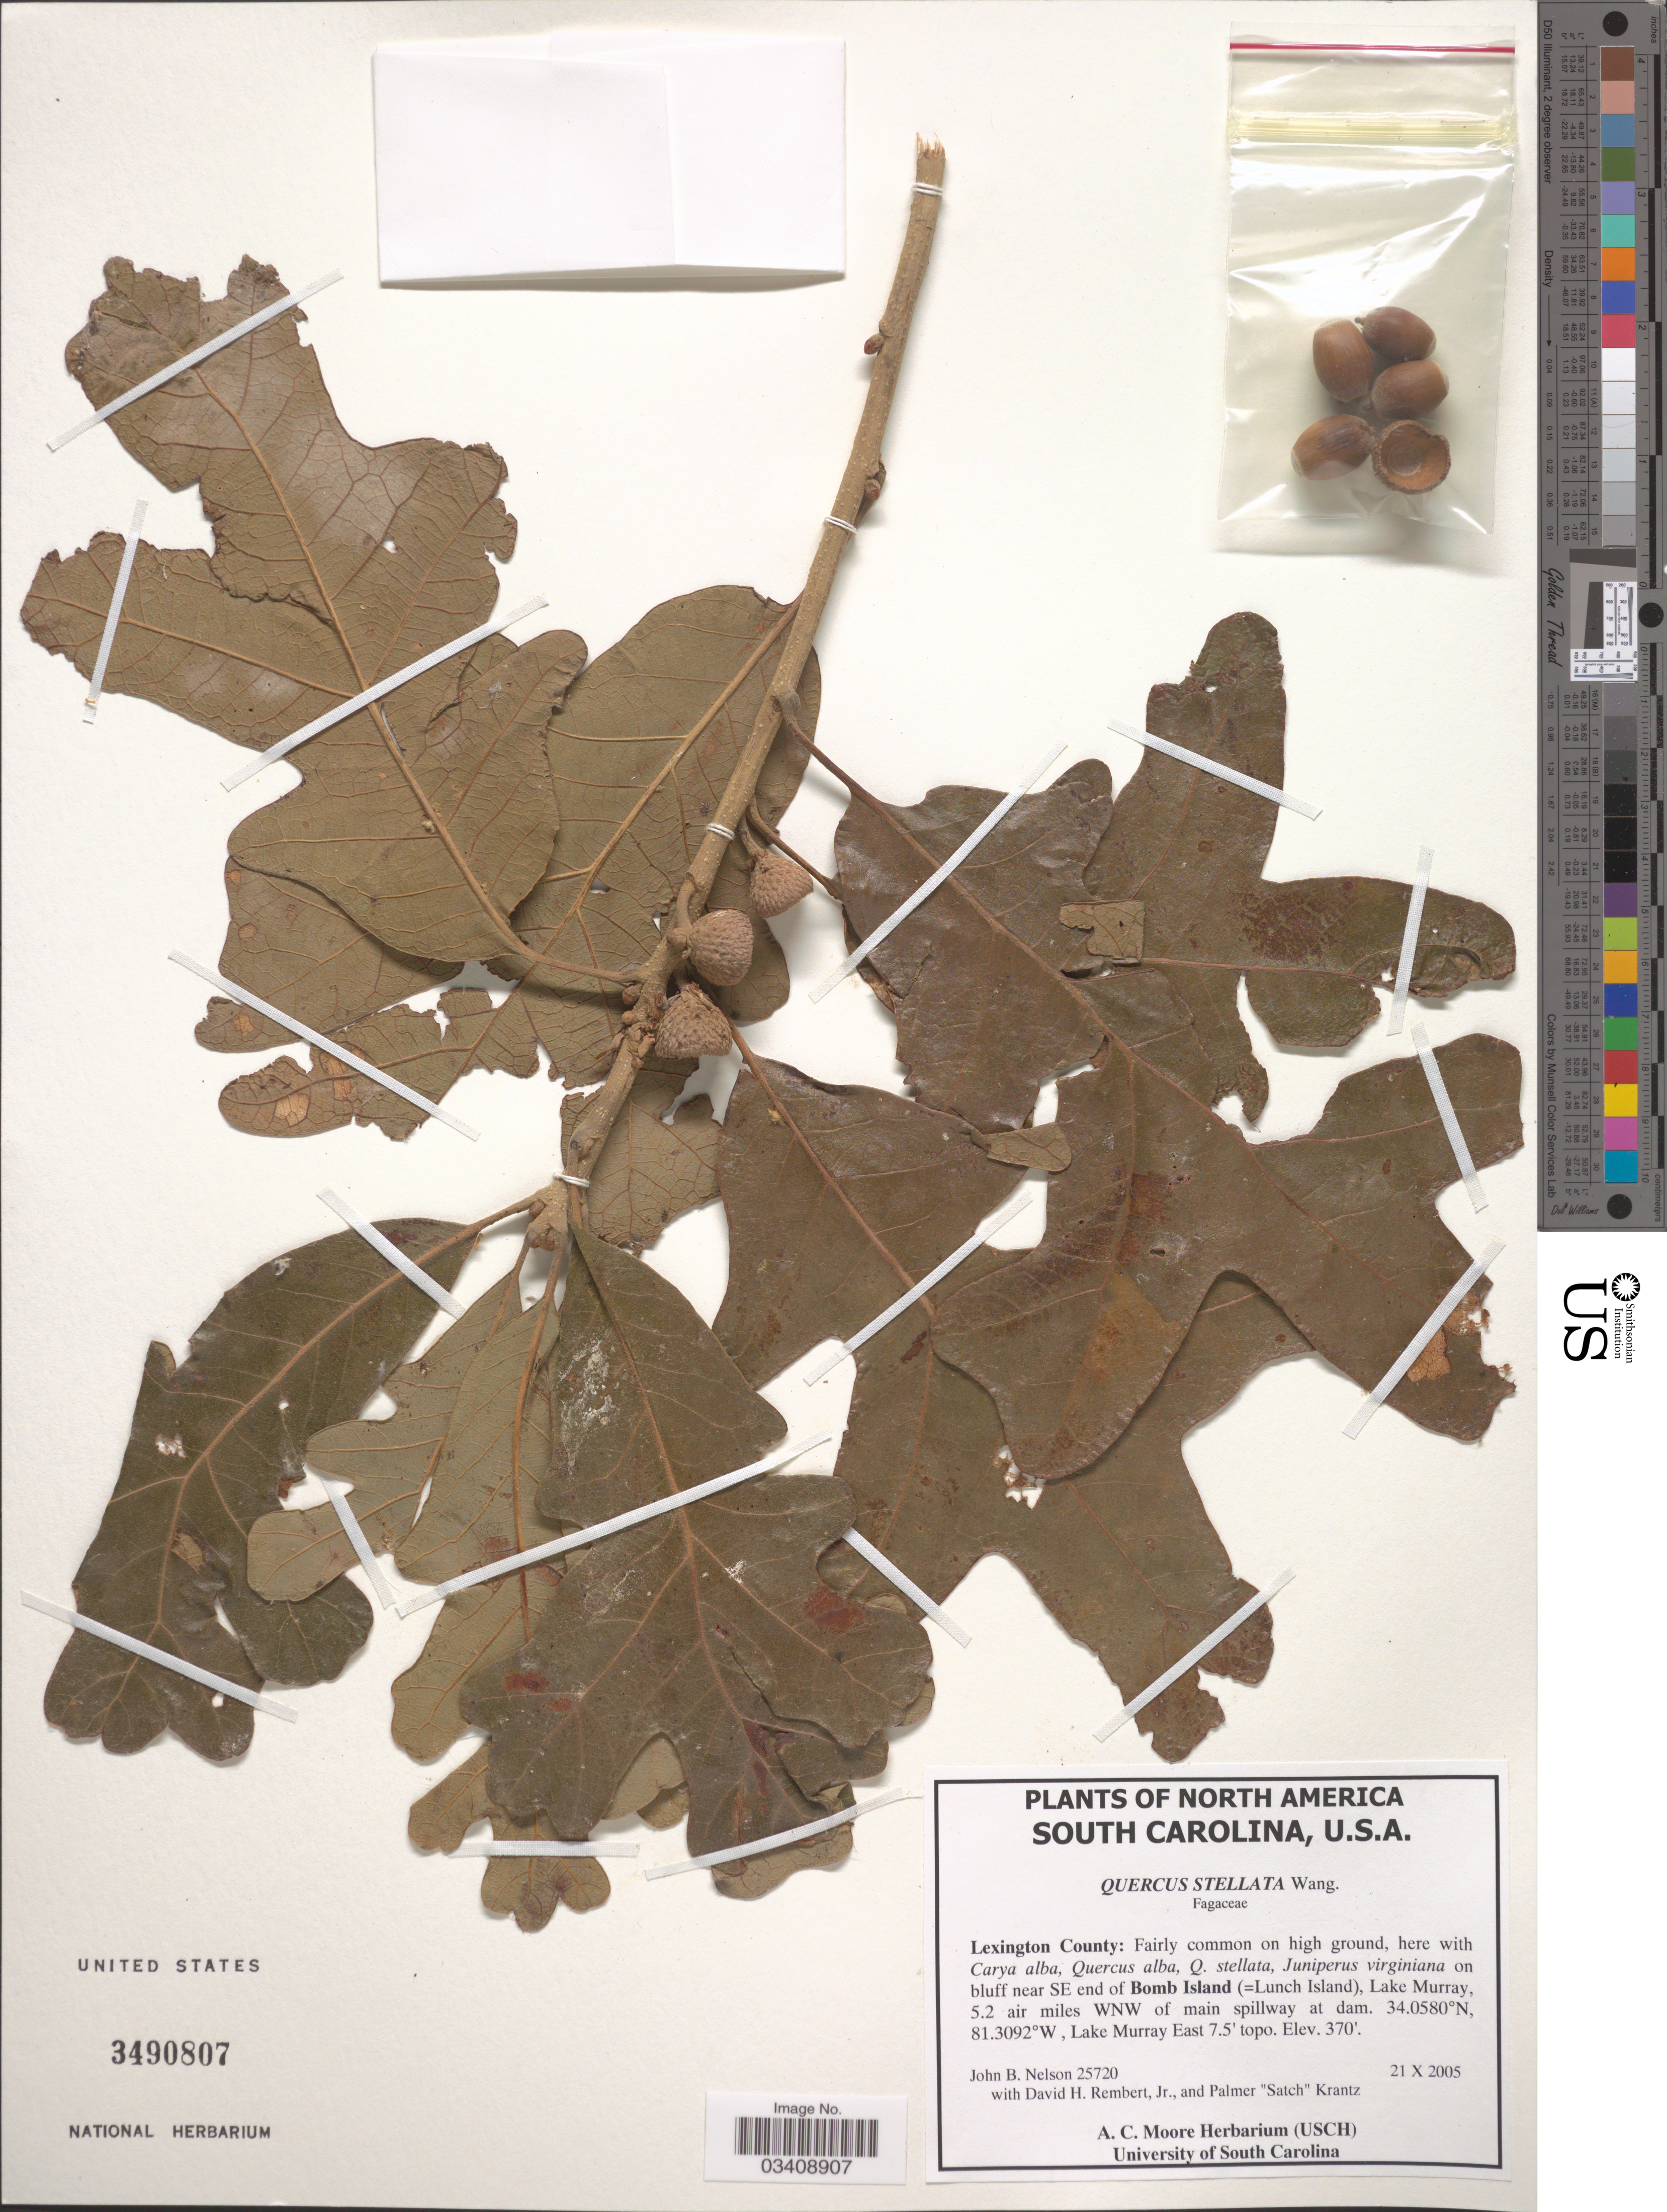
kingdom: Plantae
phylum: Tracheophyta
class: Magnoliopsida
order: Fagales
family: Fagaceae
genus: Quercus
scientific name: Quercus stellata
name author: Wangenh.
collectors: J. Nelson, D. Rembert & P. Krantz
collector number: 25720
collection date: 2005-10-21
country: United States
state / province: South Carolina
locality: Lexington County: on bluff near SE end of Bomb Island (=Lunch Island), Lake Murray, 5.2 air miles WNW of main spillway at dam. Lake Murray East 7.5' topo.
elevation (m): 113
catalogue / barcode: US 3490807